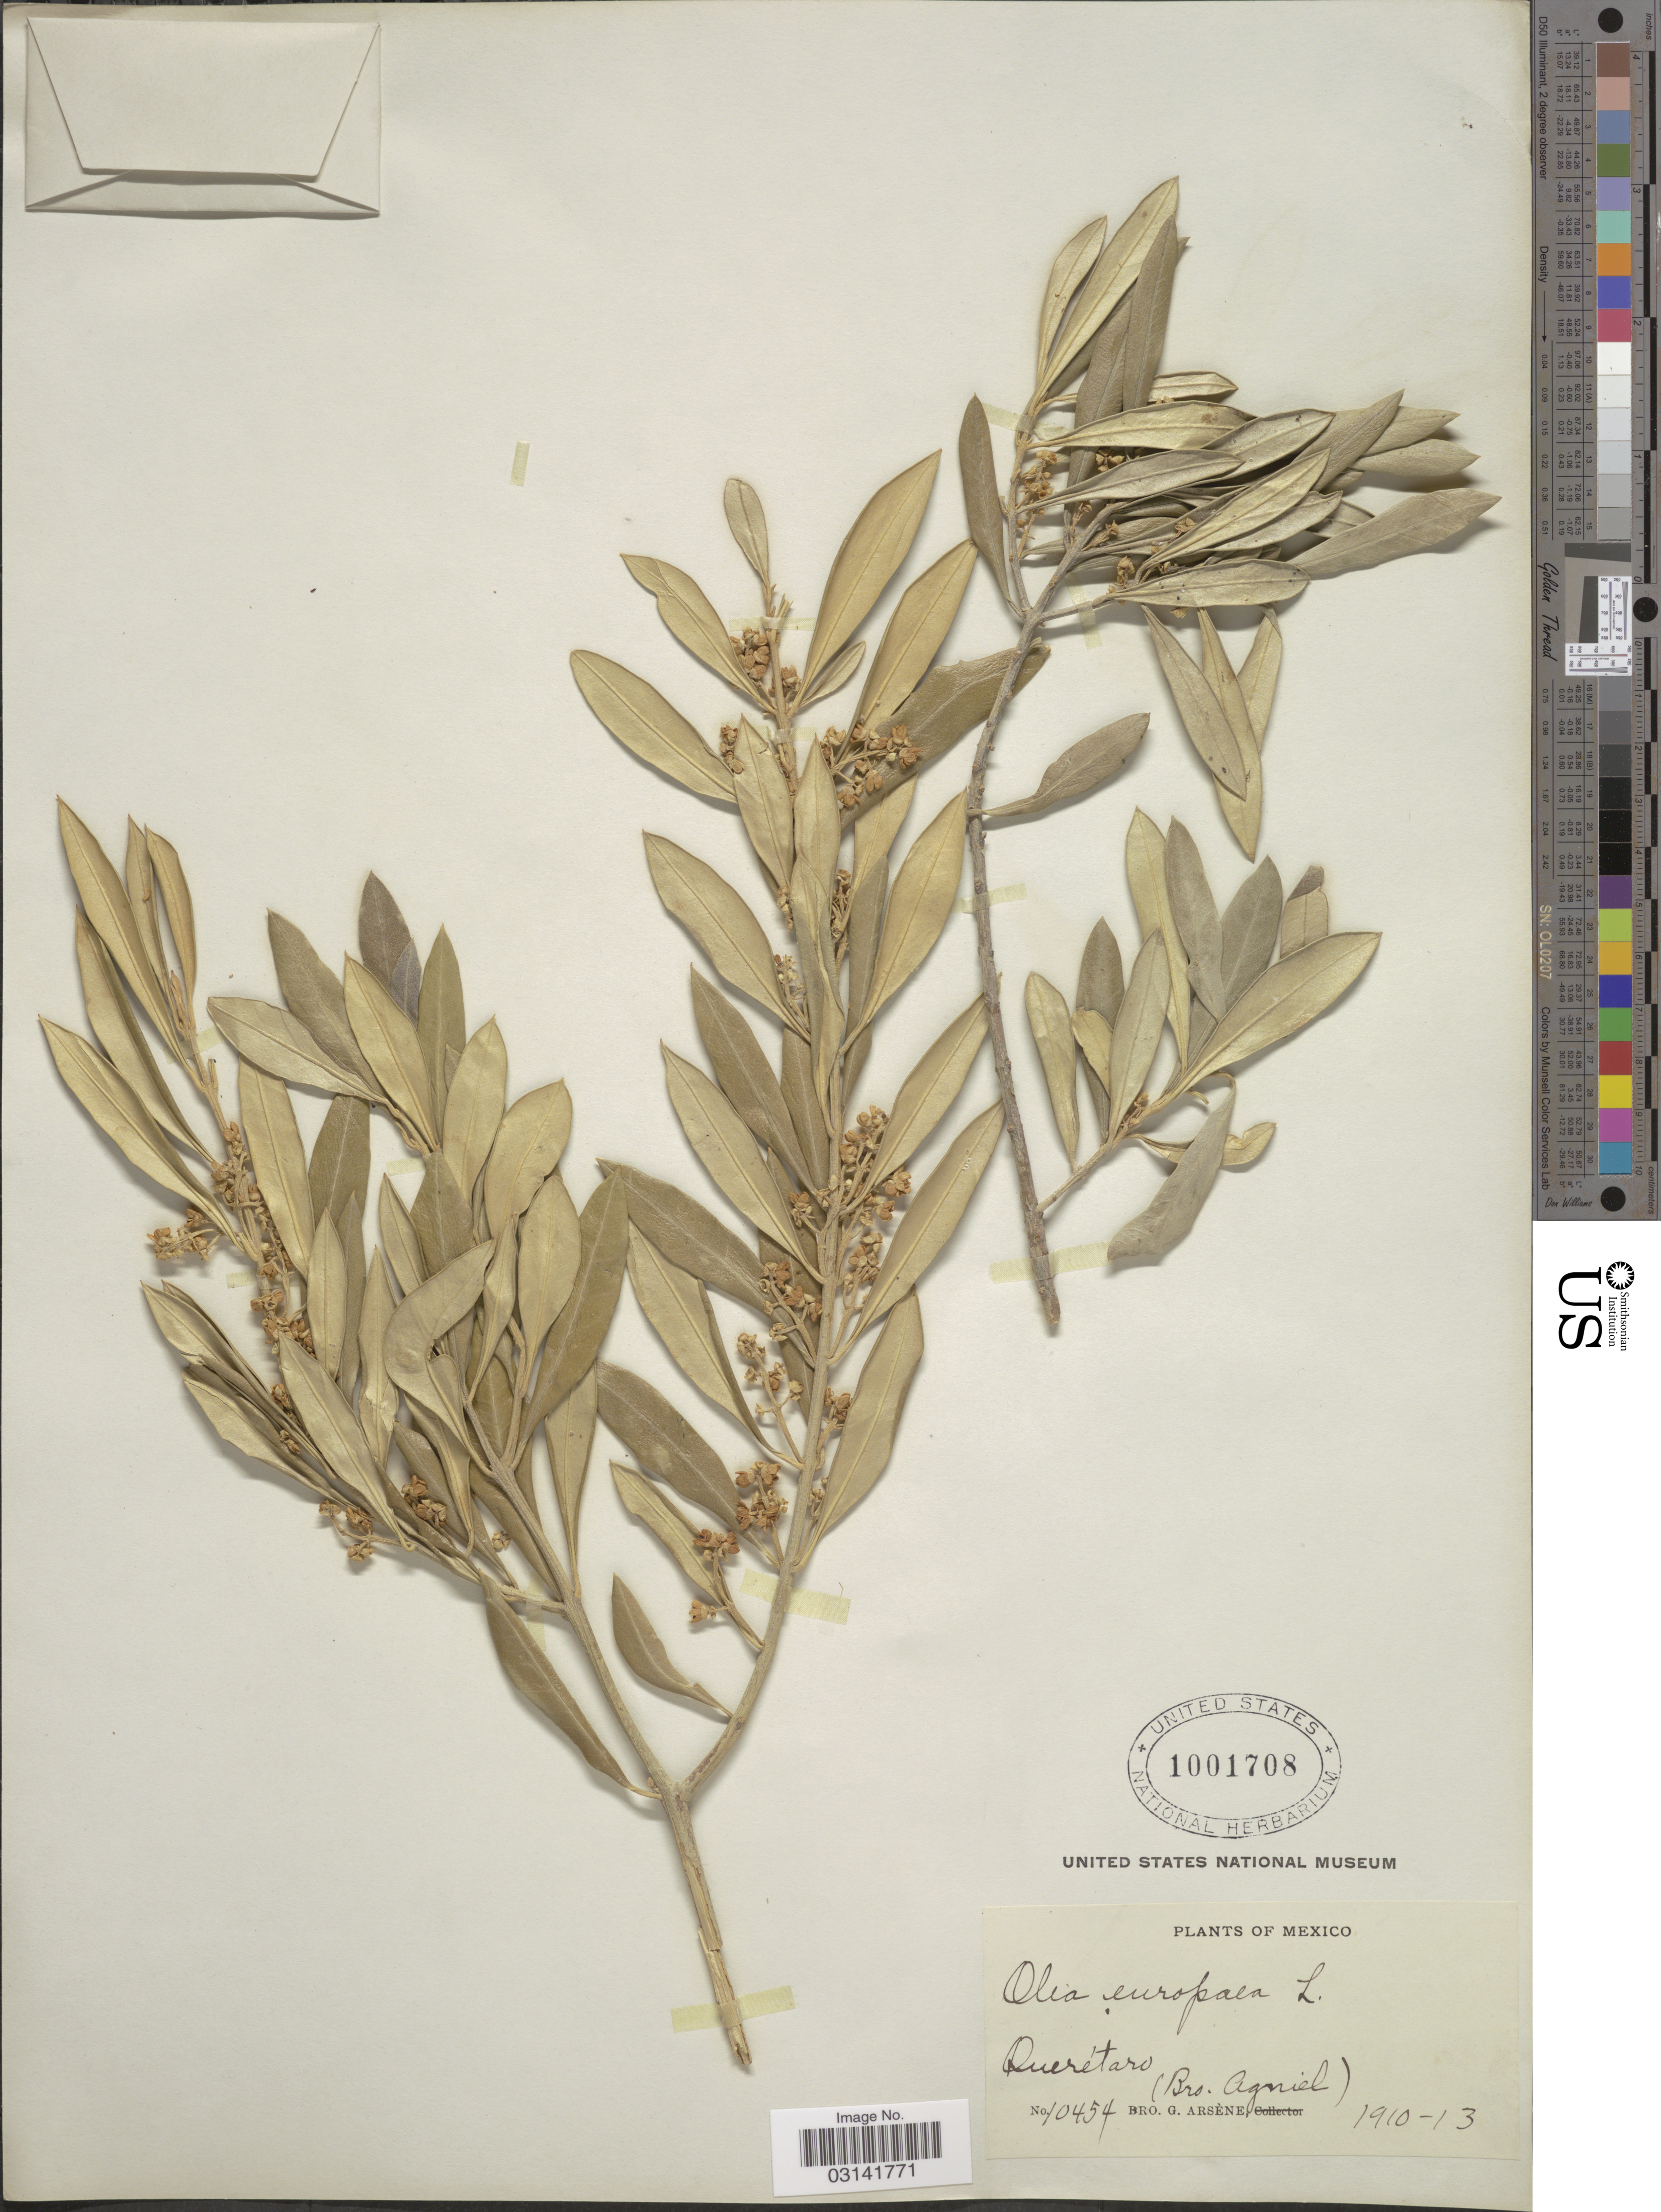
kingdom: Plantae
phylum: Tracheophyta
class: Magnoliopsida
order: Lamiales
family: Oleaceae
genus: Olea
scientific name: Olea europaea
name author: L.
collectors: Bro. G. Arsène & Bro. Agniel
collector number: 10454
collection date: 1910/1913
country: Mexico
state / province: Querétaro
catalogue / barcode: US 1001708